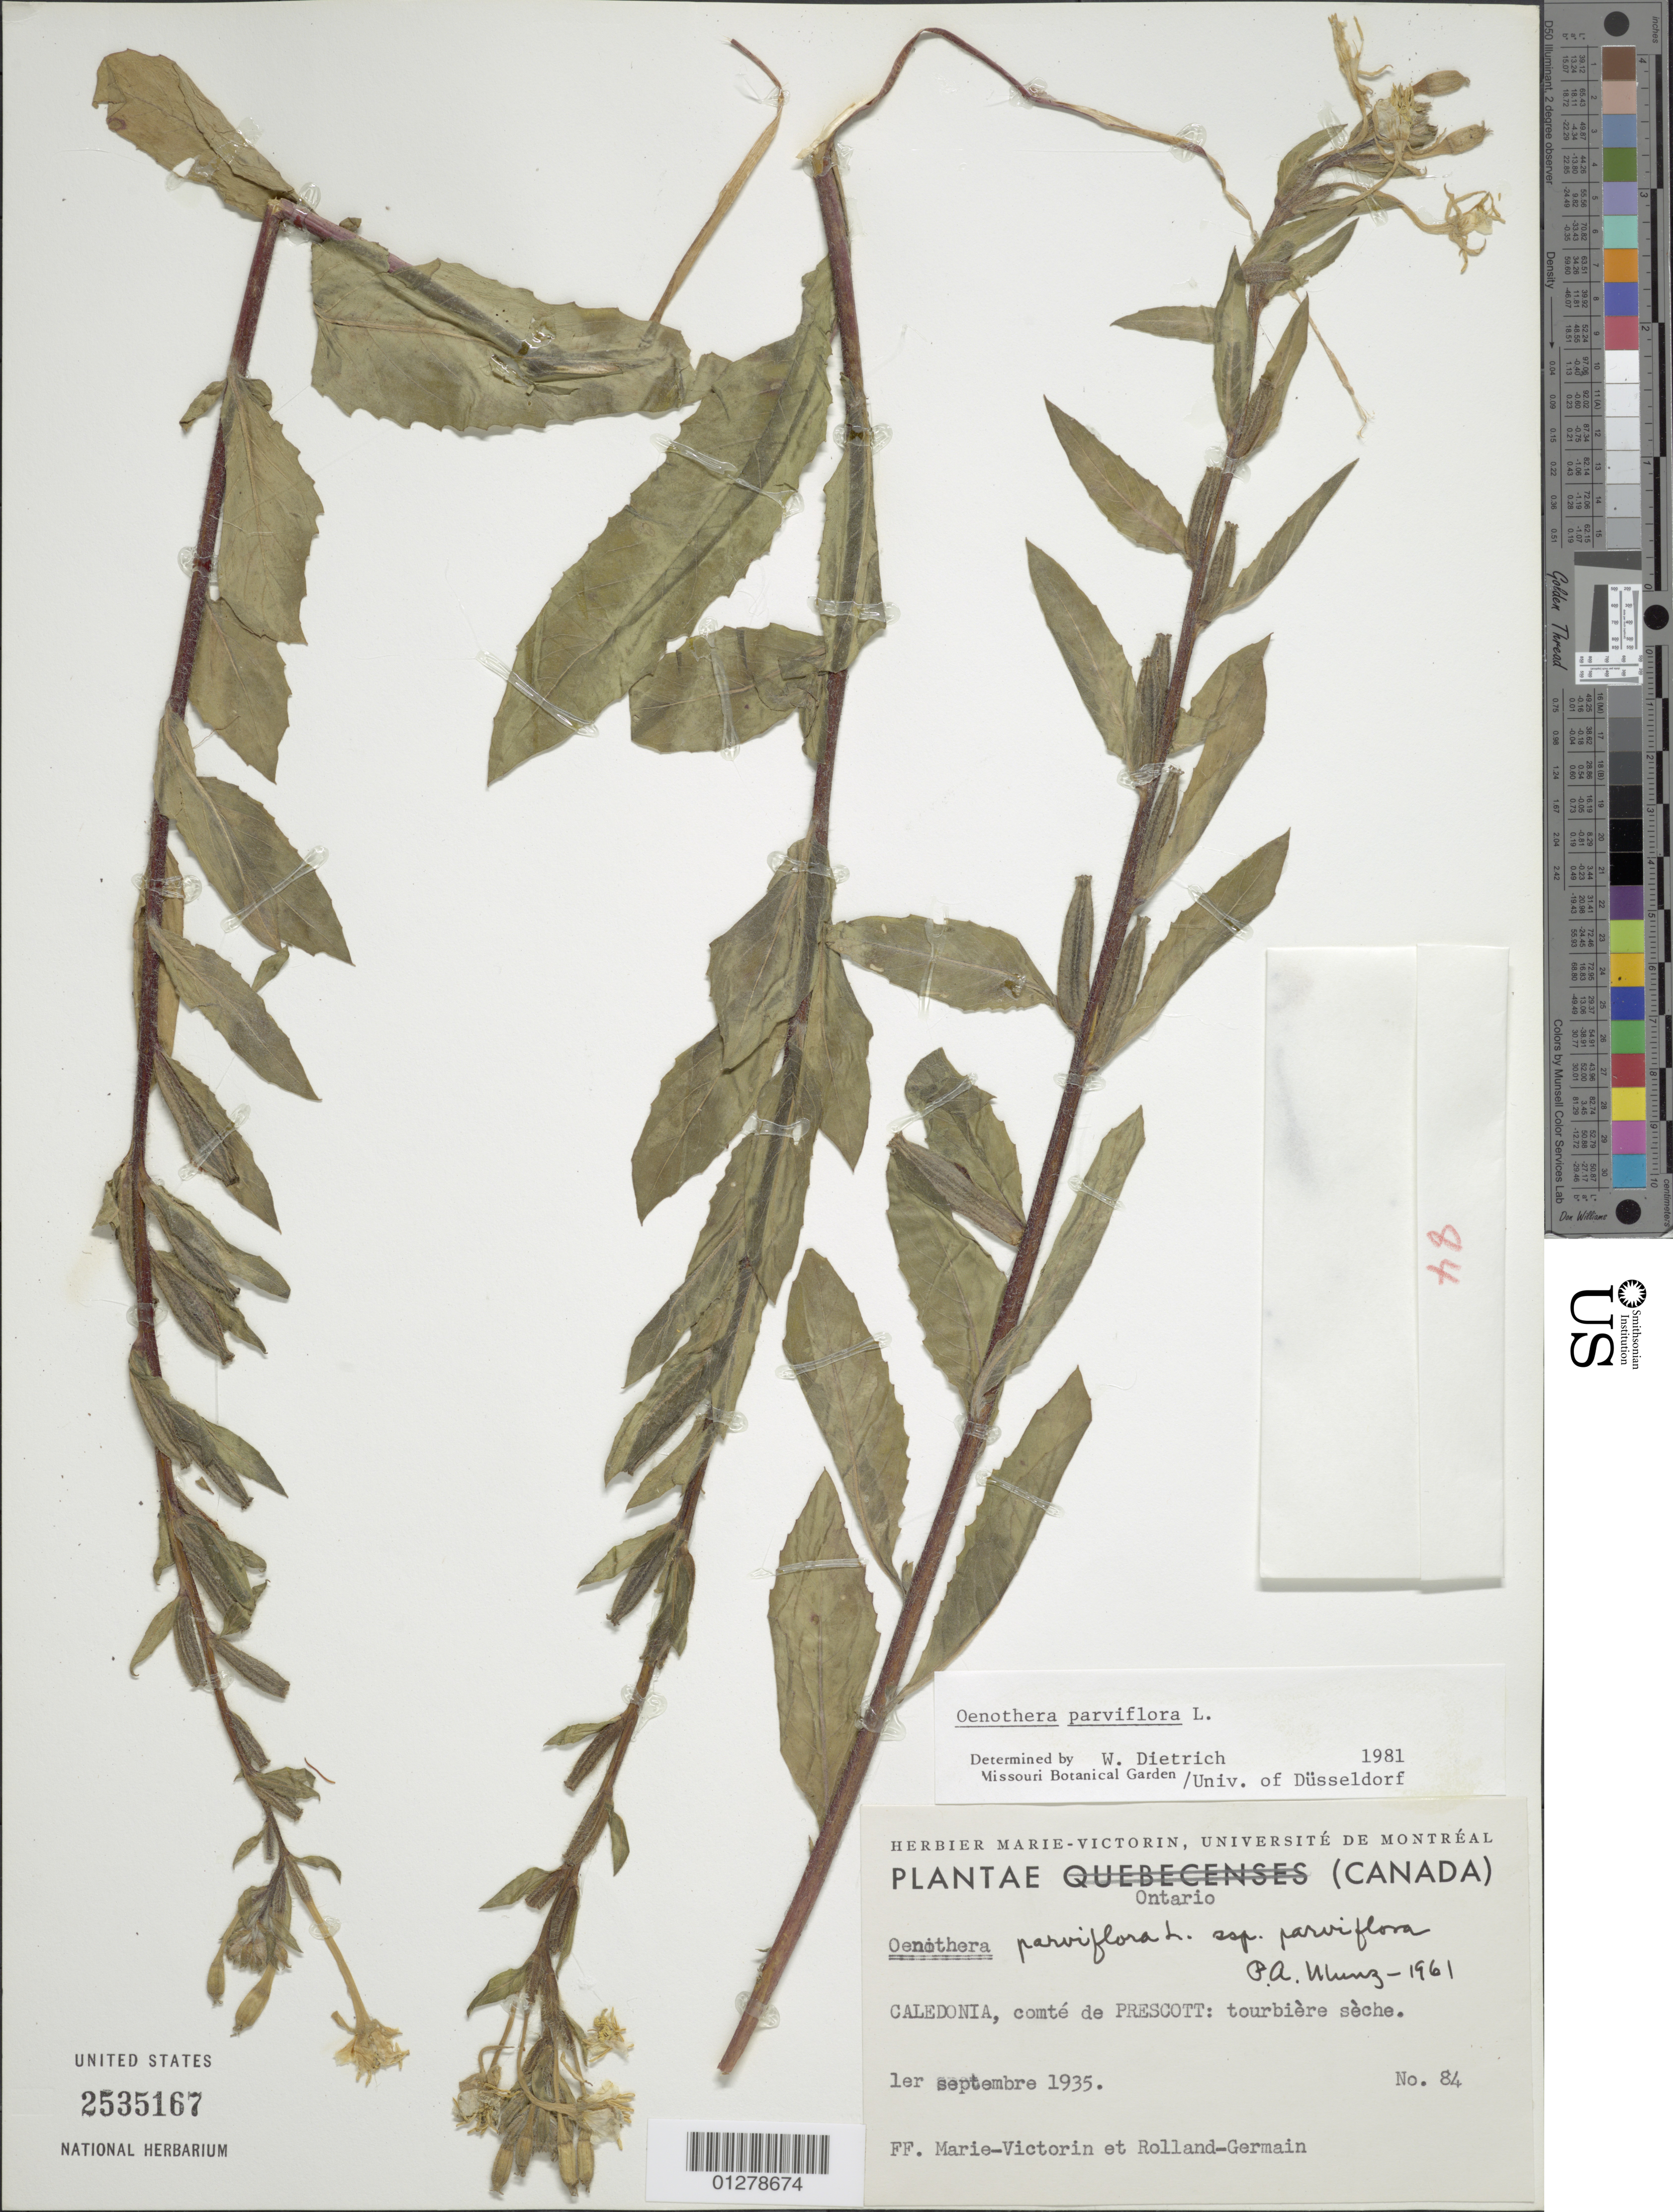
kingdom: Plantae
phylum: Tracheophyta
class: Magnoliopsida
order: Myrtales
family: Onagraceae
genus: Oenothera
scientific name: Oenothera parviflora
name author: L.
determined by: Dietrich, W.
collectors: Fr. Marie-Victorin & Rolland-Germain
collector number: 84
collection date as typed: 01 Sep 1935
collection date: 1935-09-01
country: Canada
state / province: Ontario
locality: Caledonia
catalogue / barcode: US 2535167